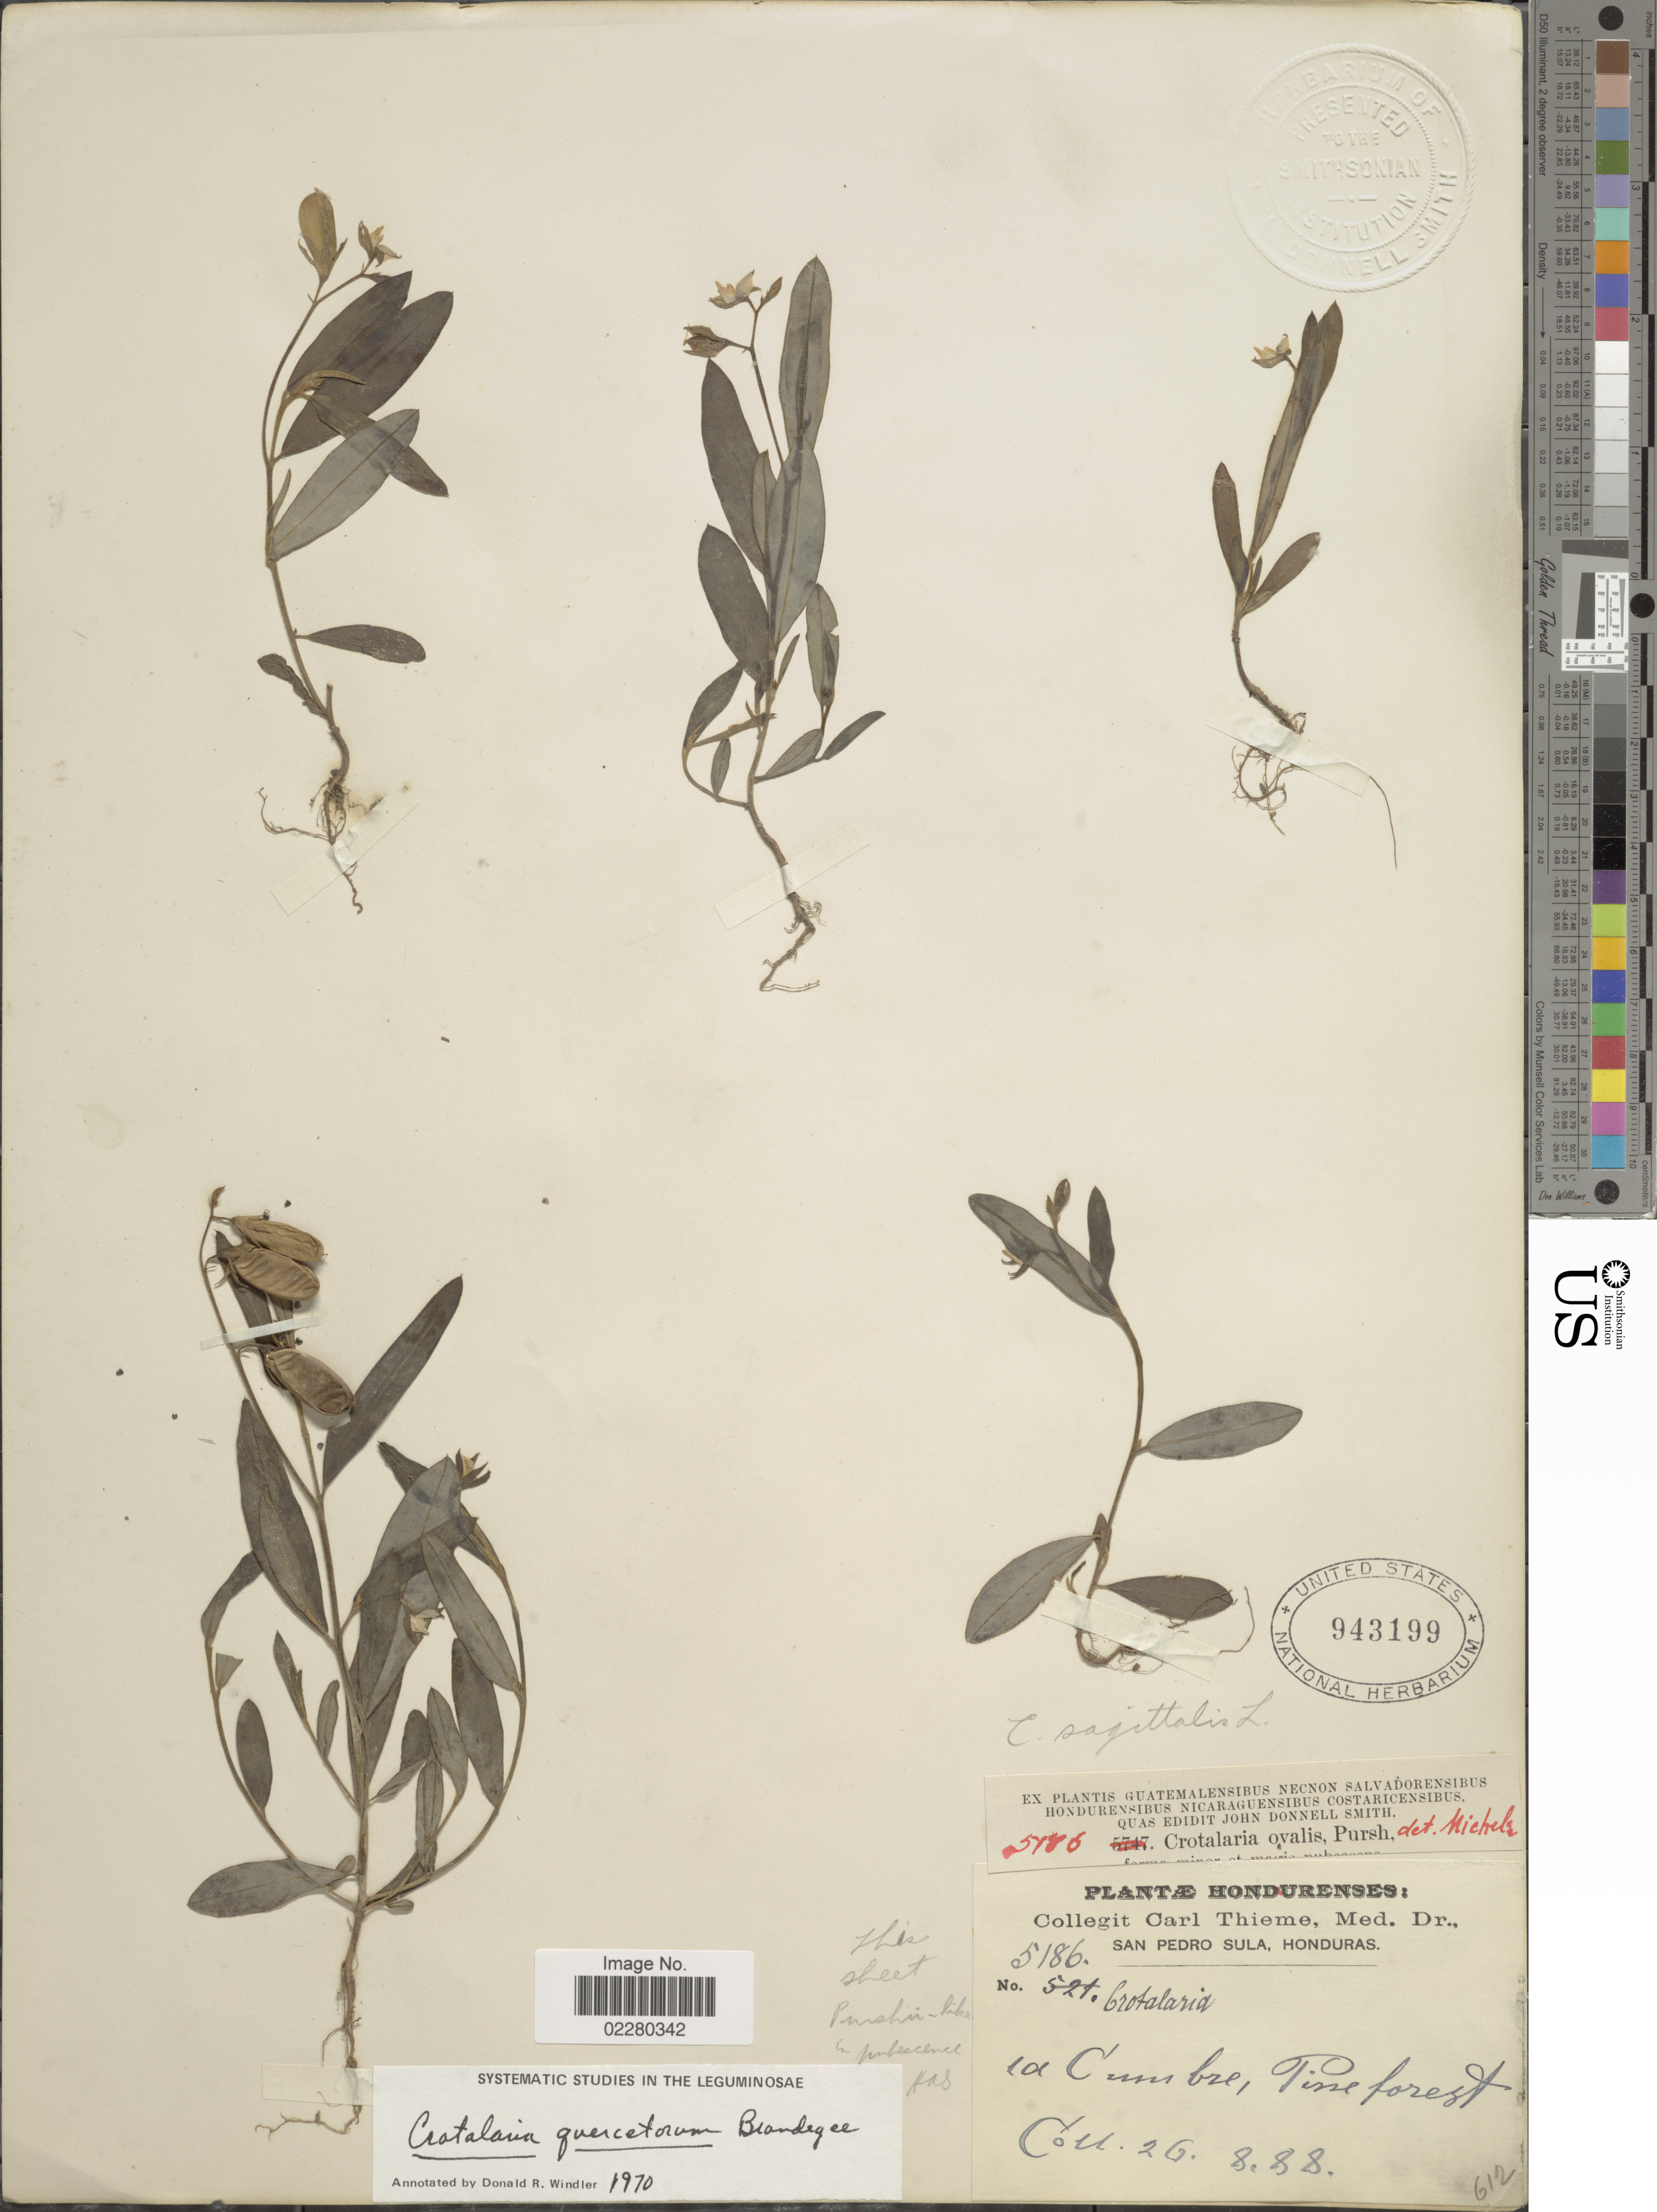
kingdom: Plantae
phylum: Tracheophyta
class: Magnoliopsida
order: Fabales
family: Fabaceae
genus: Crotalaria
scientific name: Crotalaria quercetorum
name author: Brandegee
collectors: C. Thieme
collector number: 5186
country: Honduras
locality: Cumbre, Pine forest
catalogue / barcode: US 943199